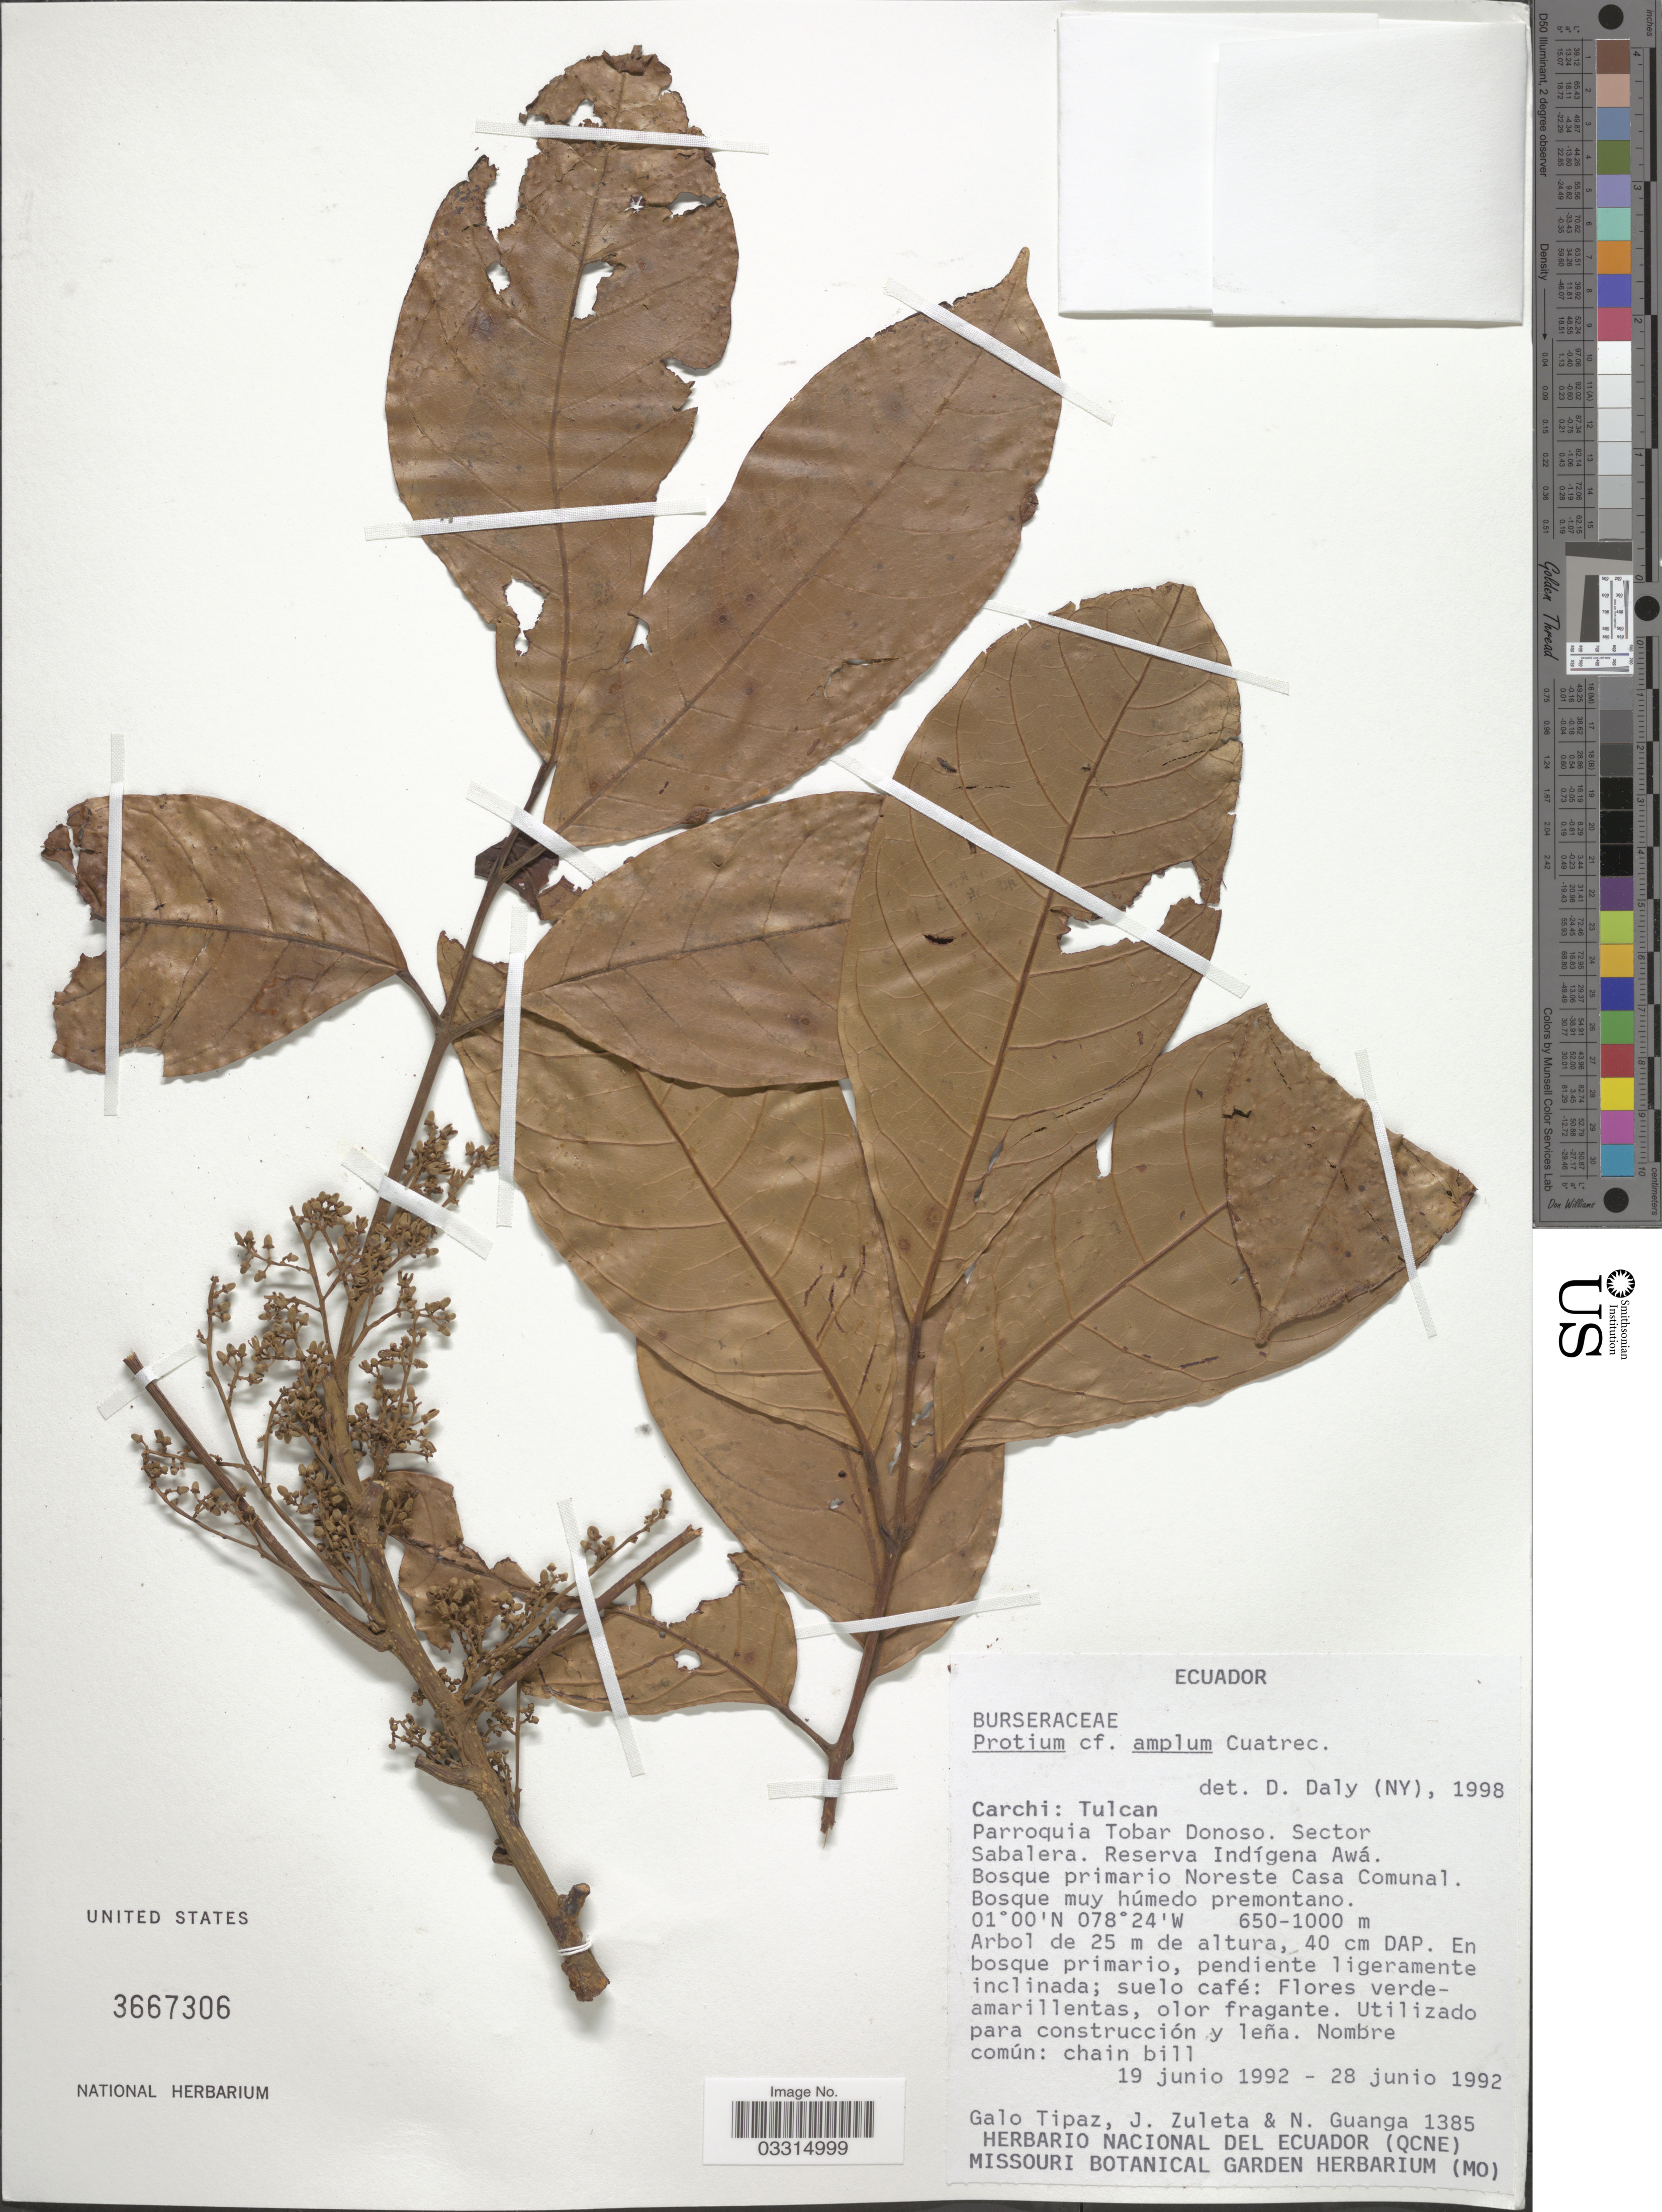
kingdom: Plantae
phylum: Tracheophyta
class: Magnoliopsida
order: Sapindales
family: Burseraceae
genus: Protium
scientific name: Protium amplum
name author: Cuatrec.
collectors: G. Tipaz, J. Zuleta & N. Guanga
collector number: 1385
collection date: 1992-06-19/1992-06-28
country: Ecuador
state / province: Carchi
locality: Tulcan. Parroquia Tobar Donoso. Sector Sabalera. Reserva Indígena Awá. Bosque primario Noreste Casa Comunal.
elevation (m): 650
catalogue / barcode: US 3667306